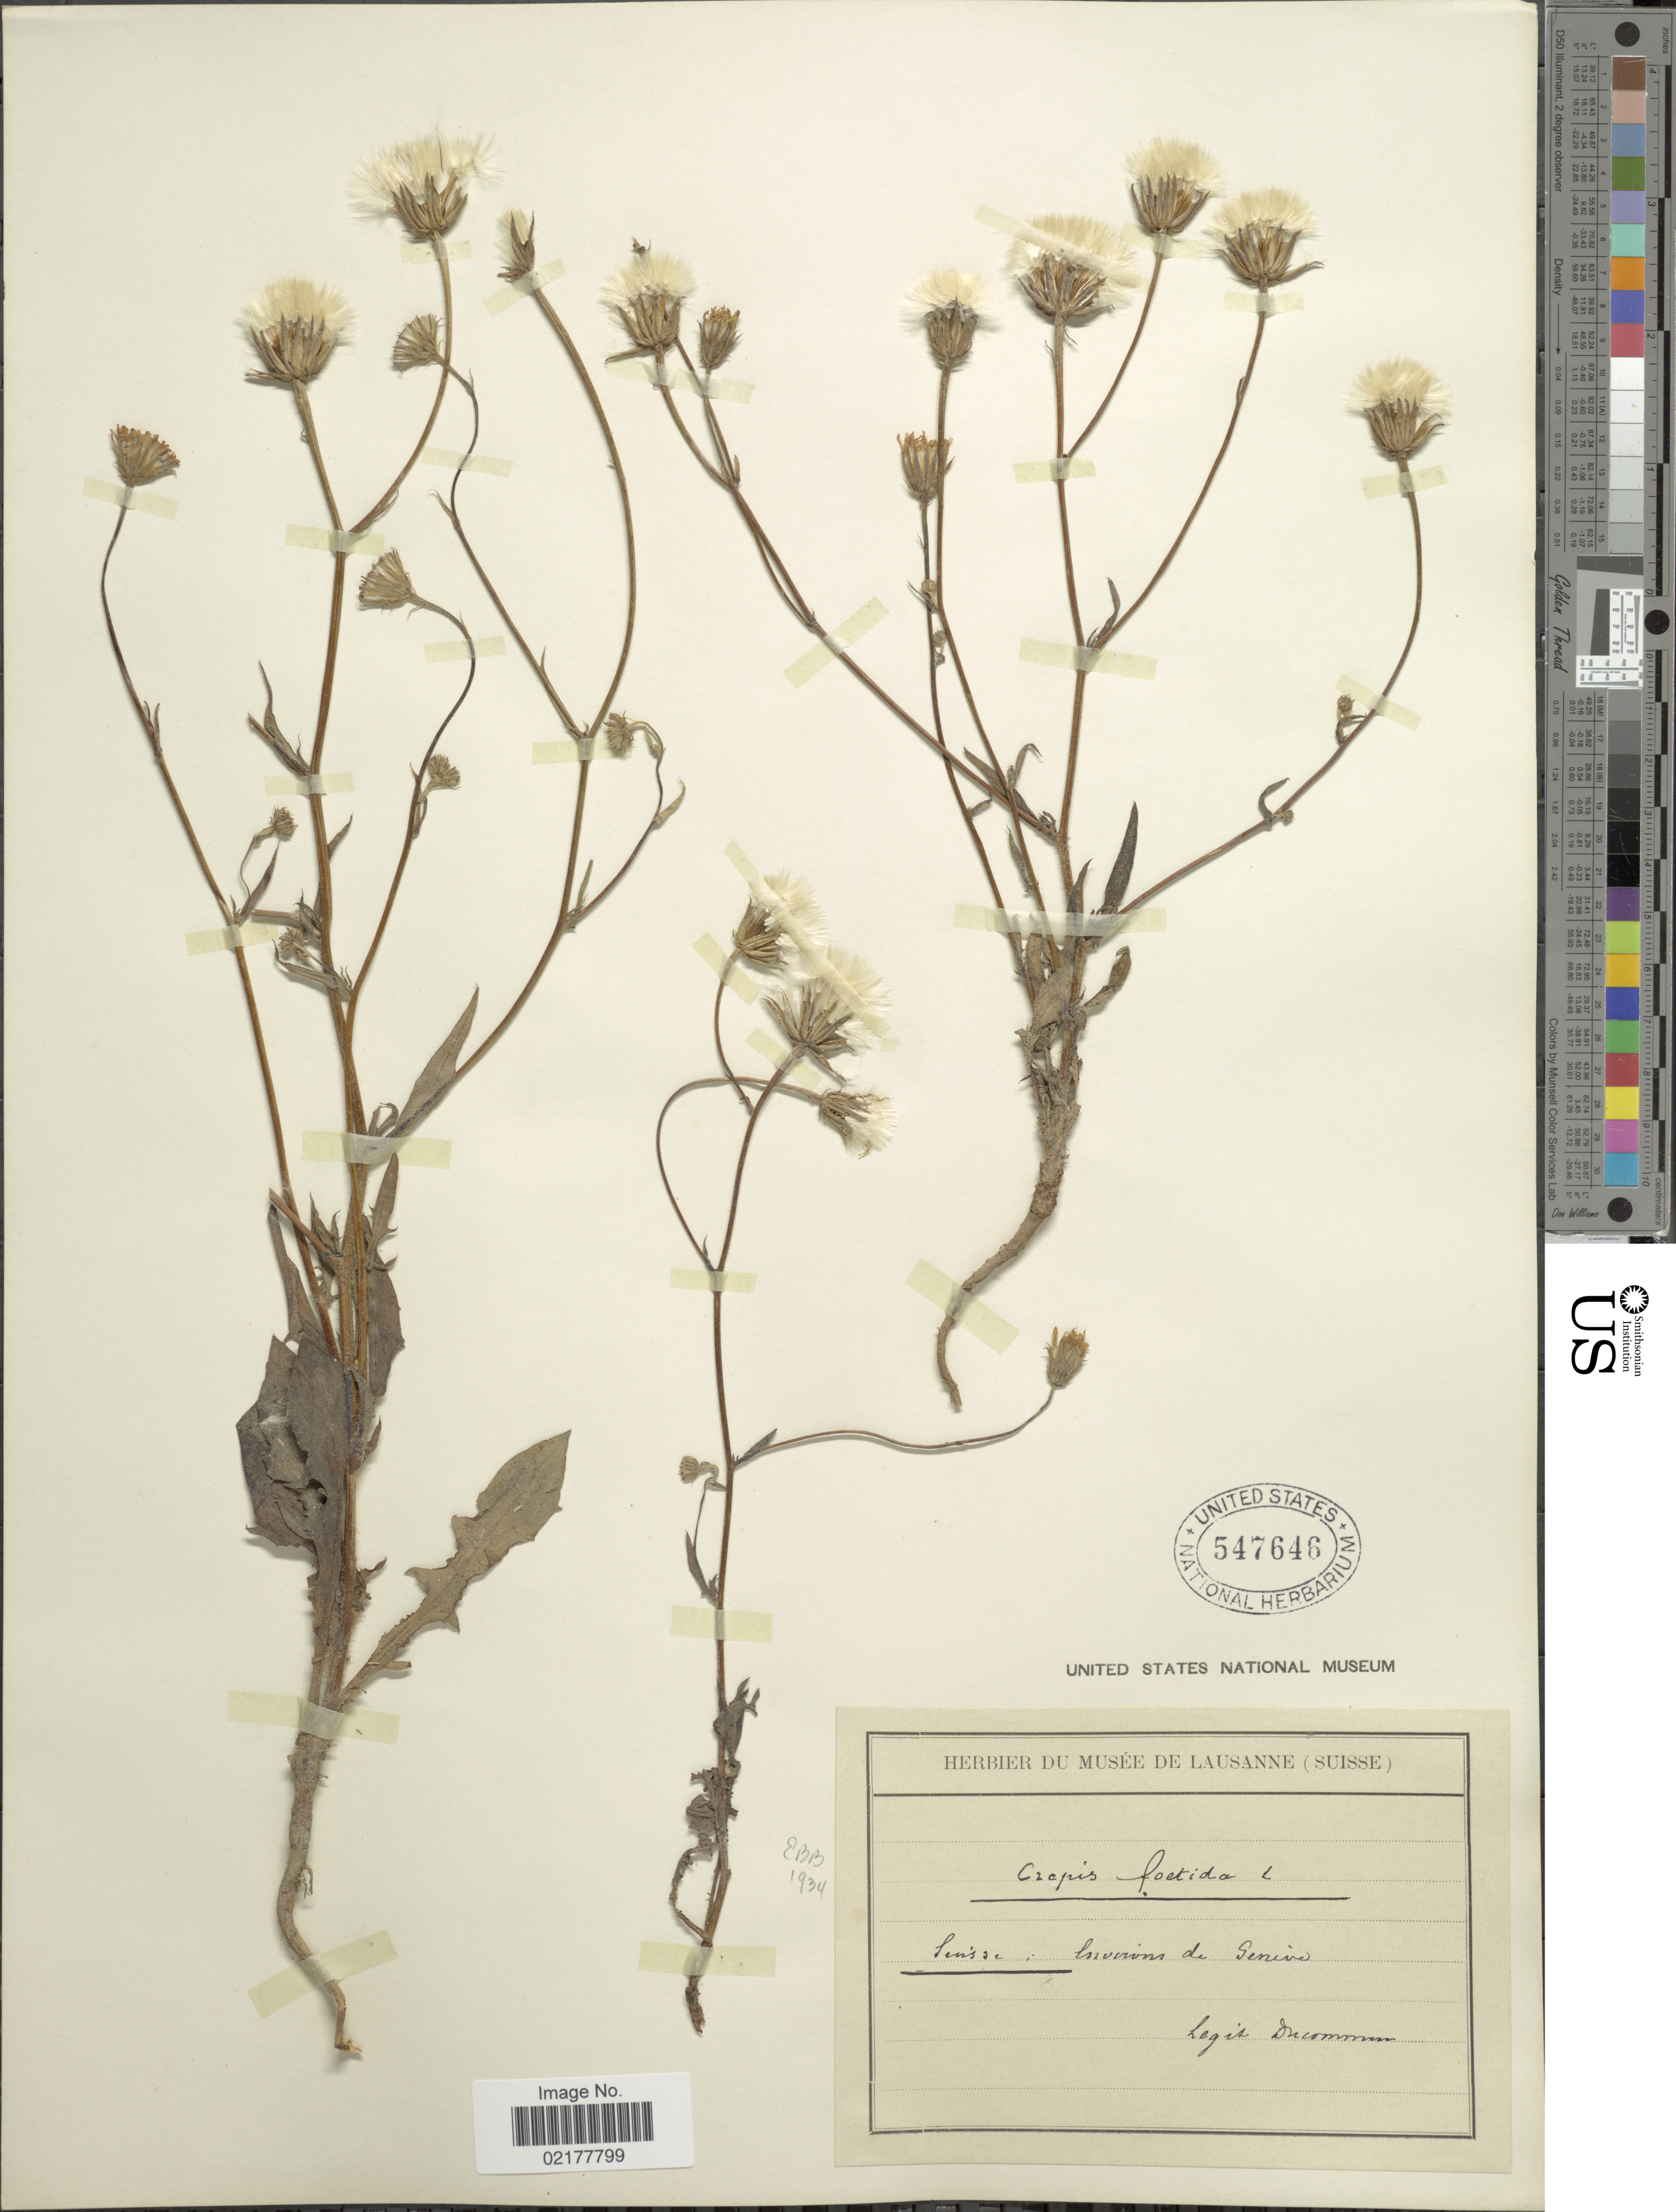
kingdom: Plantae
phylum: Tracheophyta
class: Magnoliopsida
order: Asterales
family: Asteraceae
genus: Crepis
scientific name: Crepis foetida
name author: L.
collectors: J. Ducommun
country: Switzerland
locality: Suisse: Environs de Genive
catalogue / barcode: US 547646